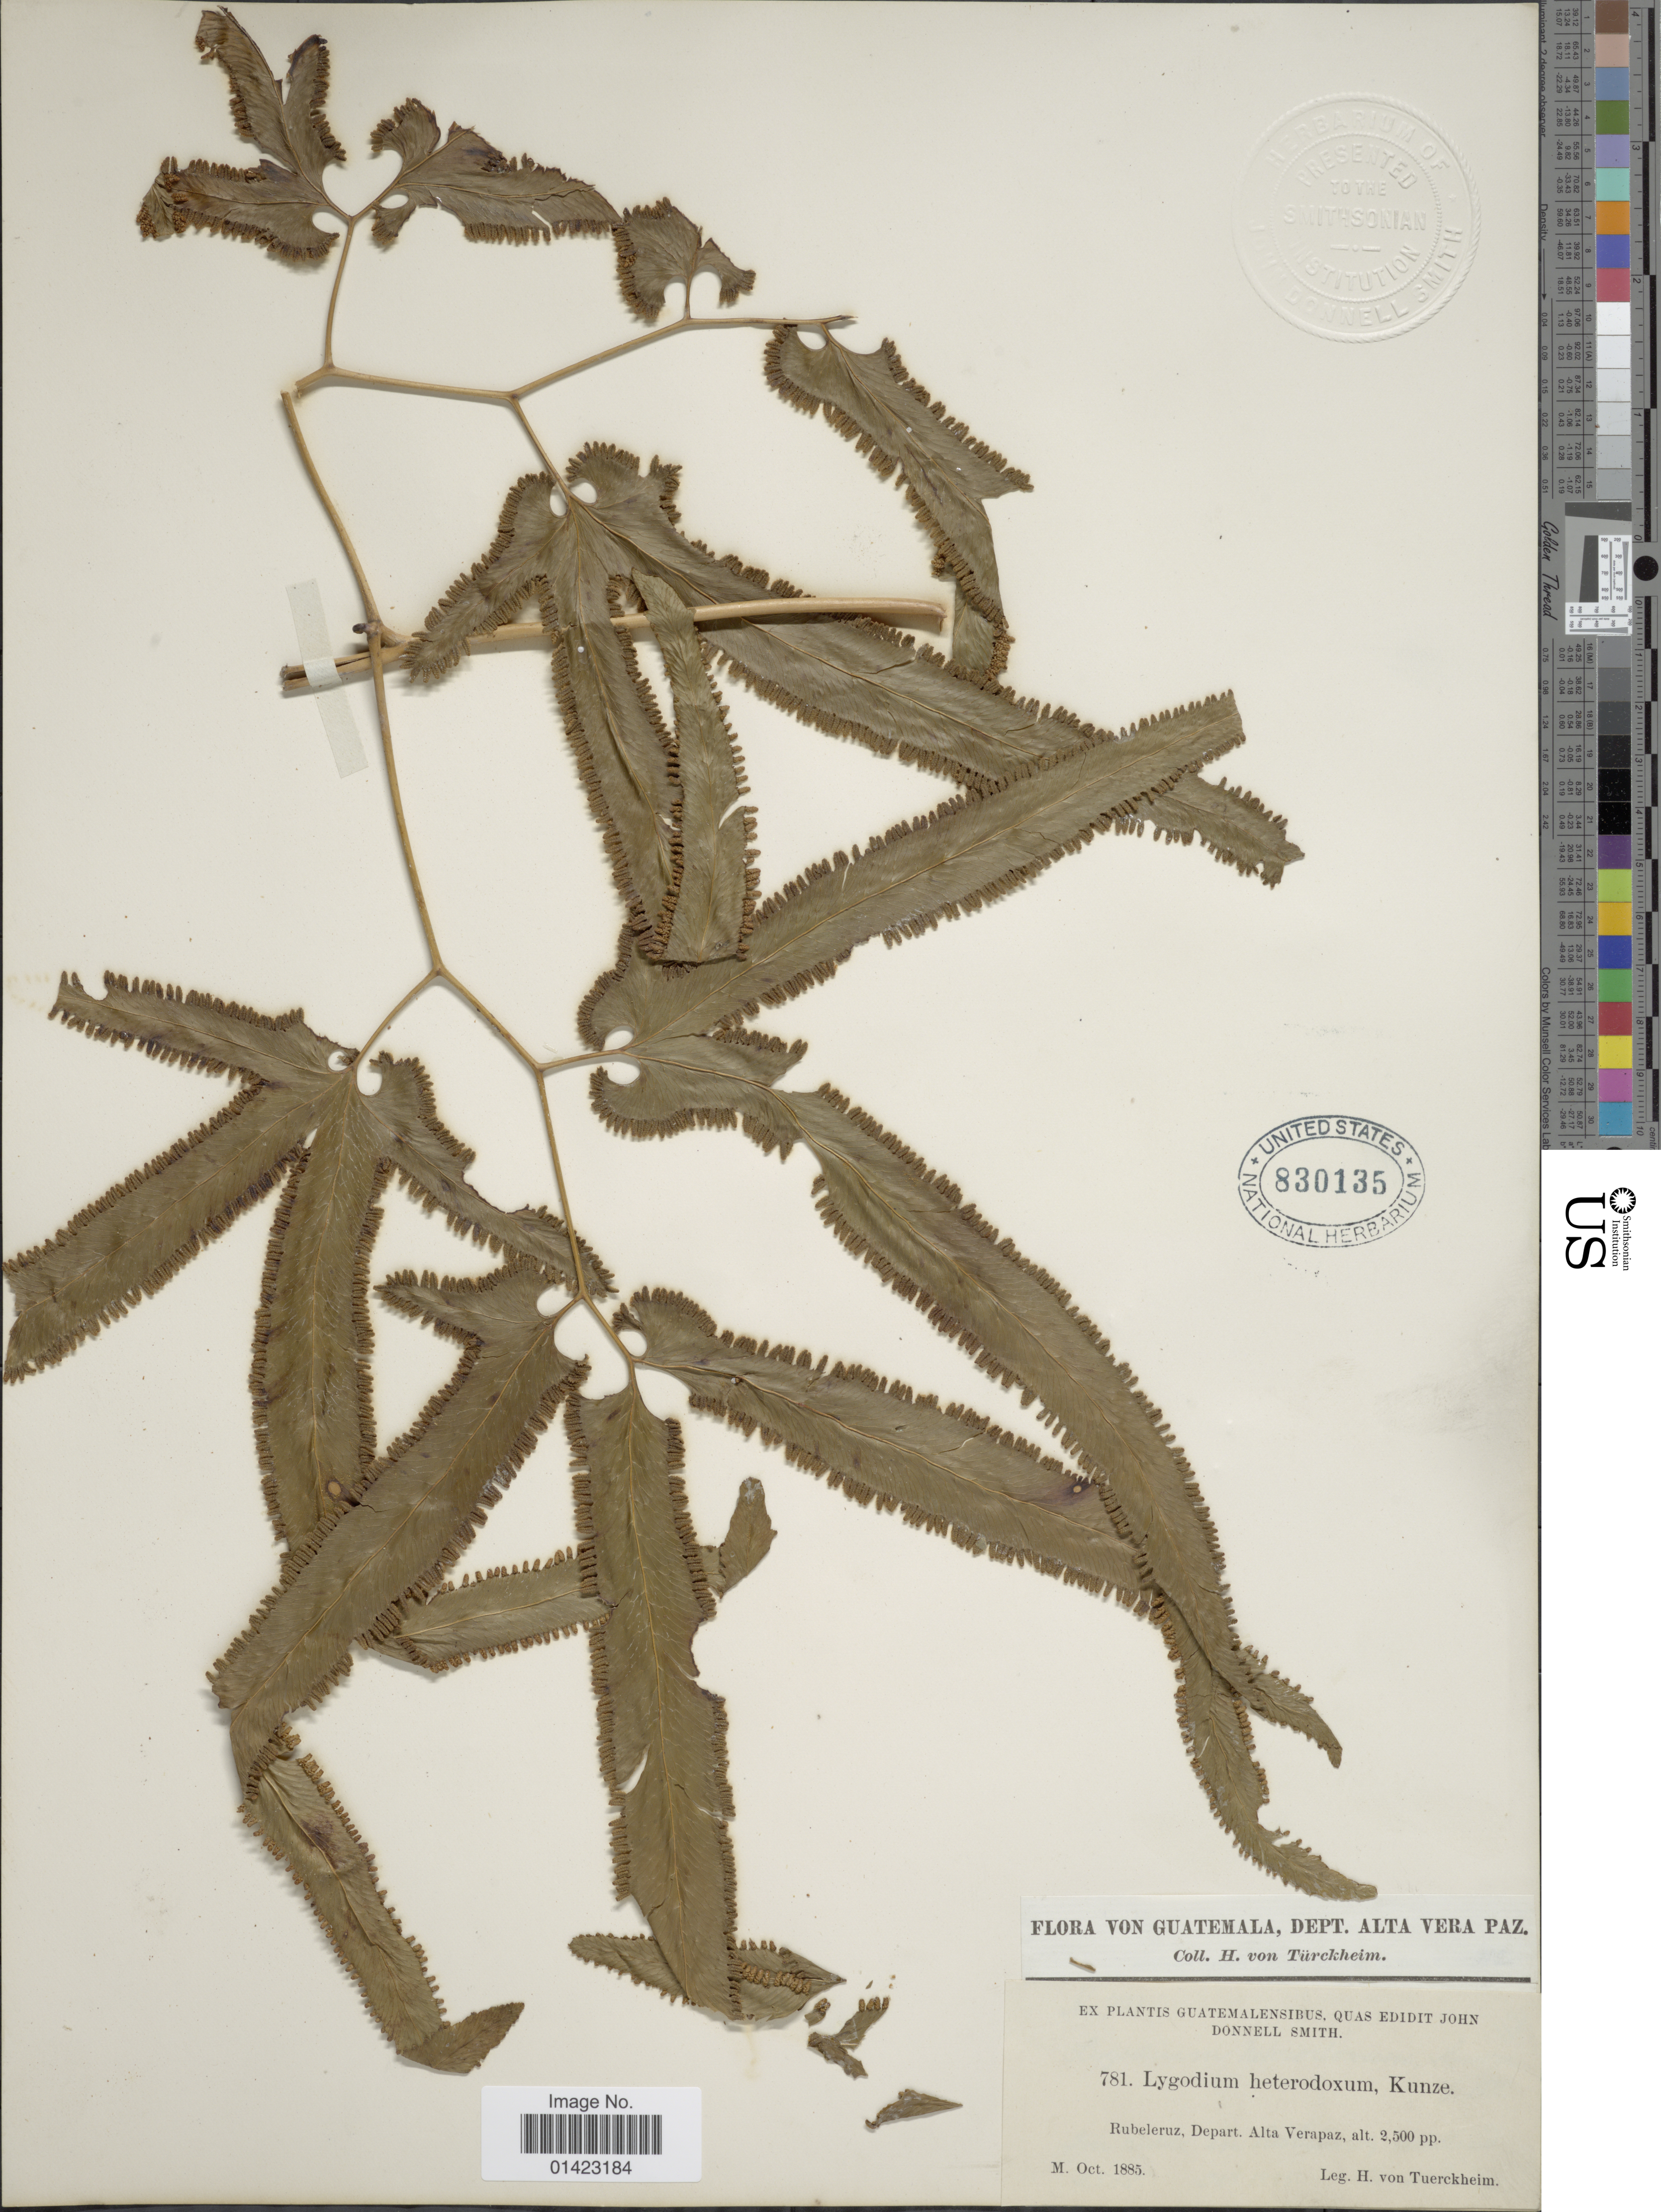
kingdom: Plantae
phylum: Tracheophyta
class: Polypodiopsida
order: Schizaeales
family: Lygodiaceae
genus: Lygodium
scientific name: Lygodium heterodoxum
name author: Kunze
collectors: H. von Tuerckheim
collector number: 781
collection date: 1885-10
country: Guatemala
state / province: Alta Verapaz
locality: Rubeleruz, Depart. Alta Verapaz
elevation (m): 762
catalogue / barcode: US 830135